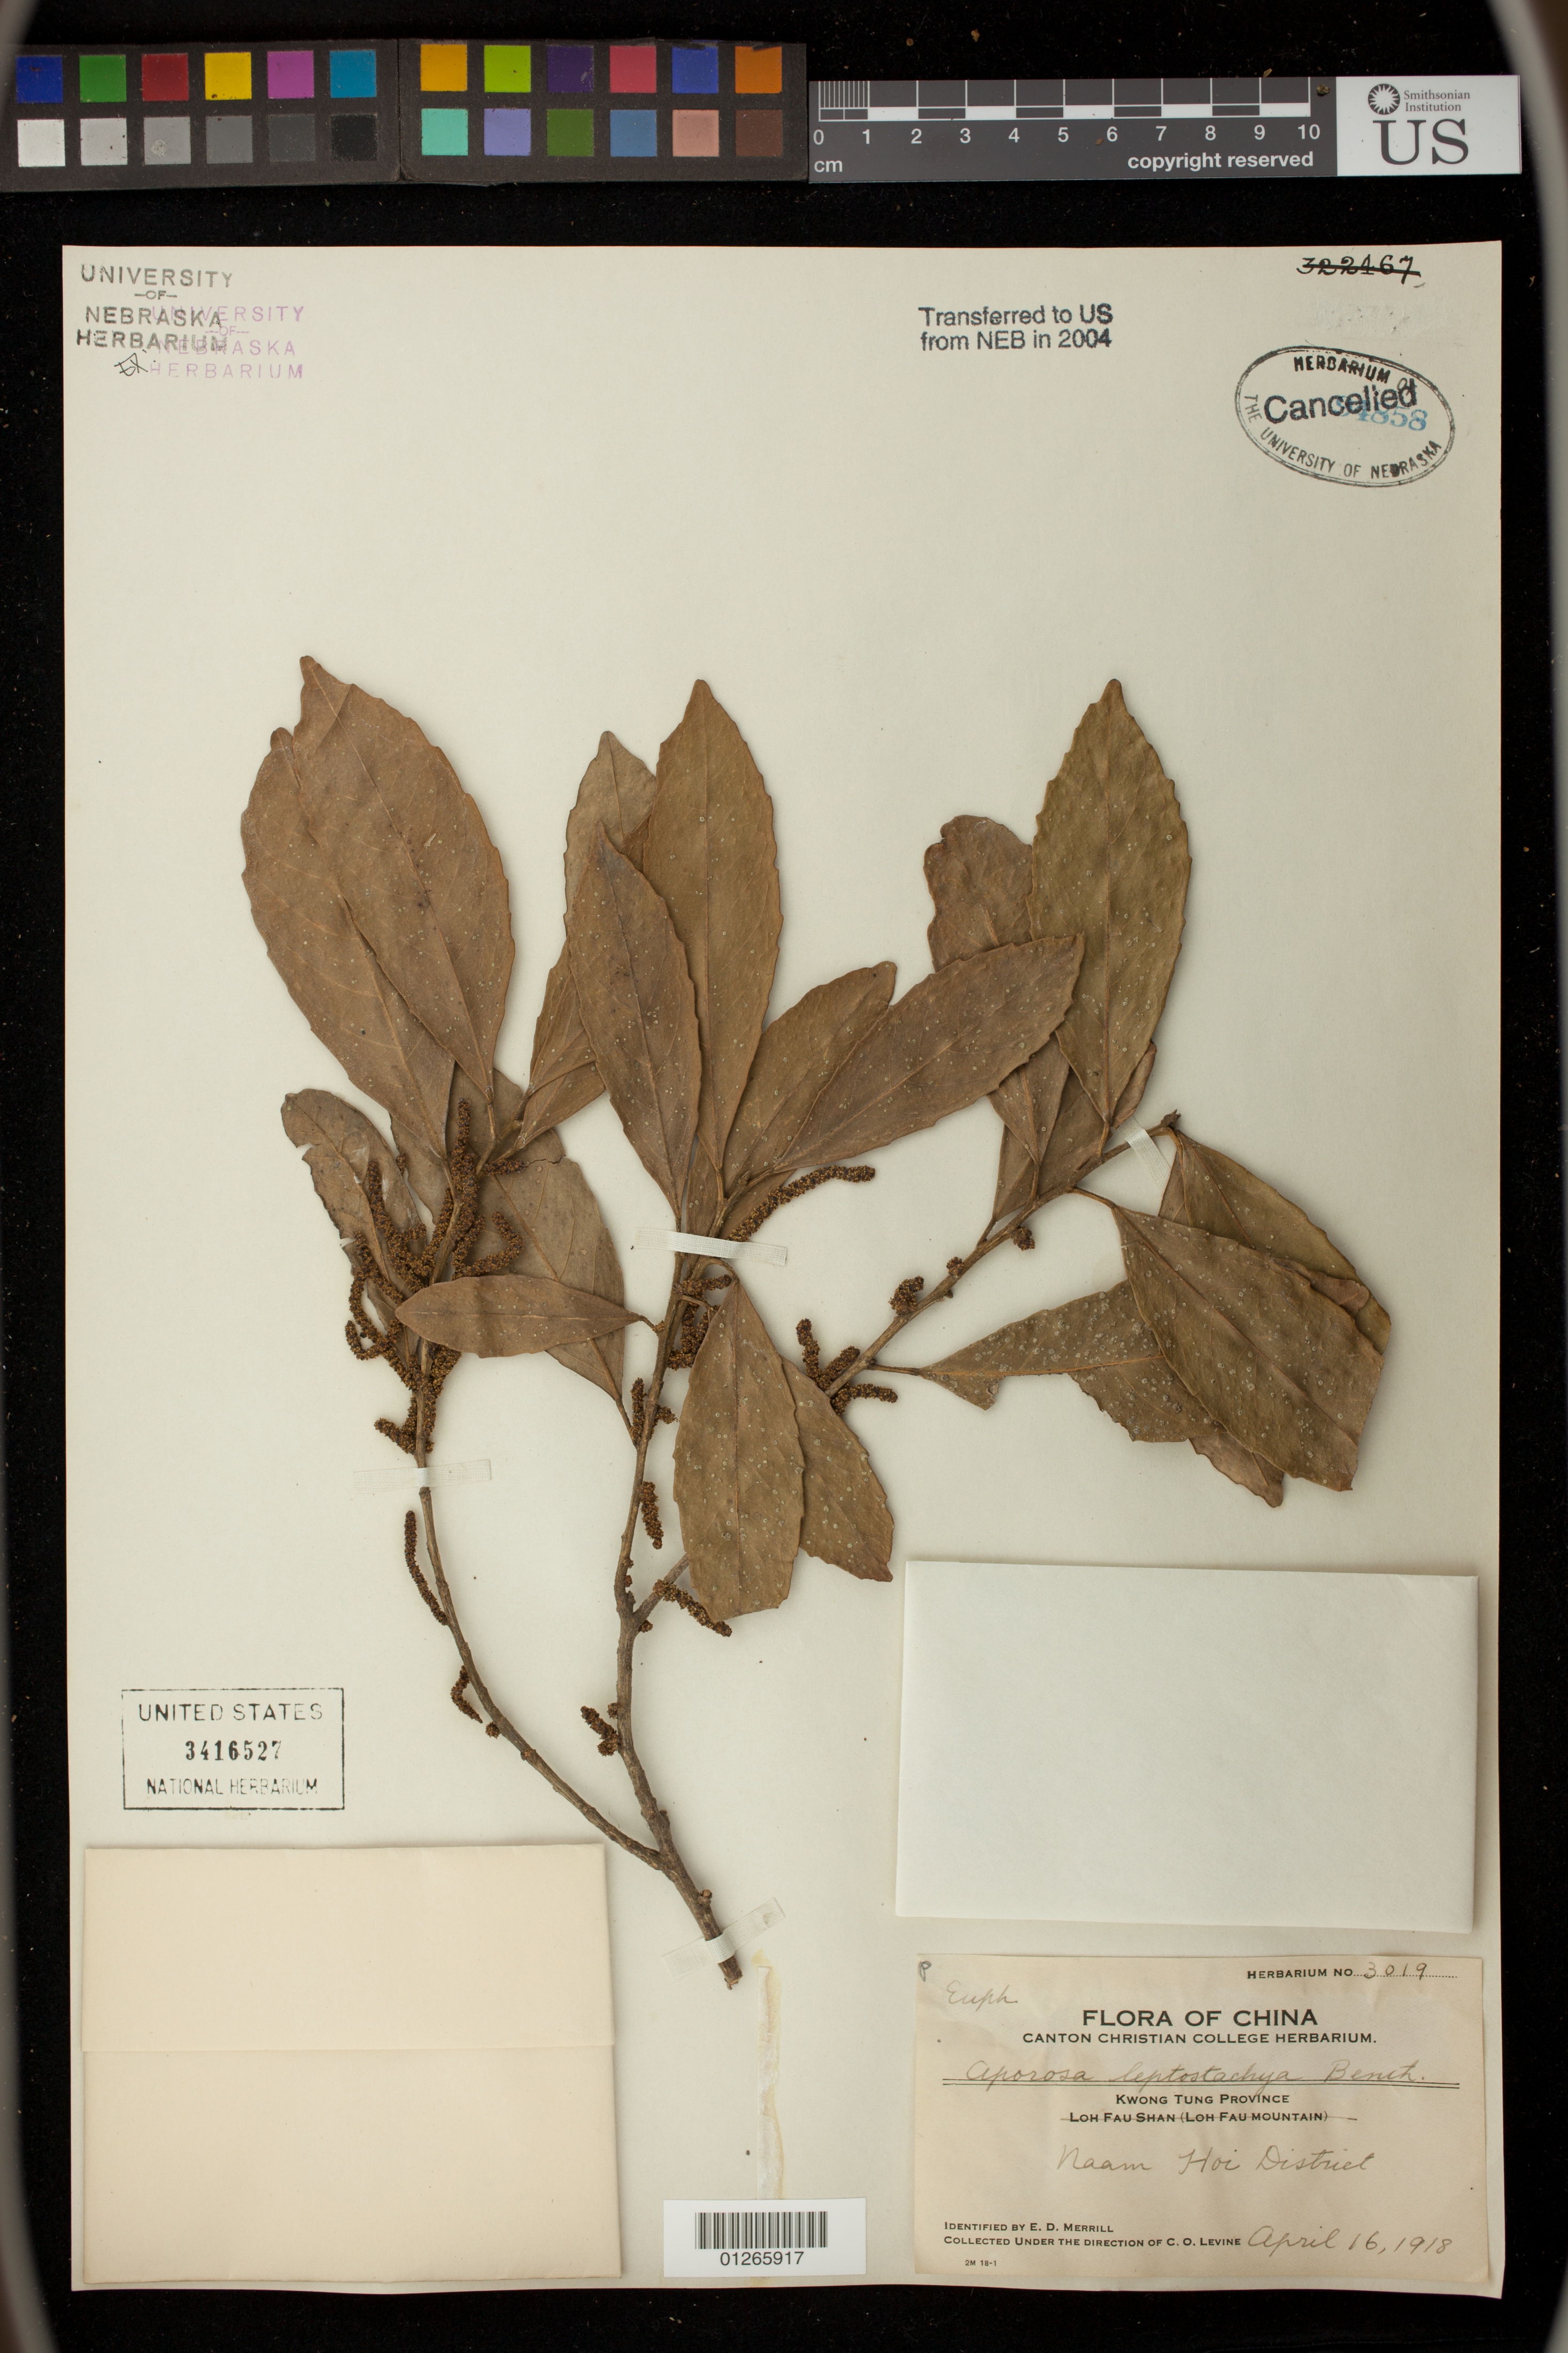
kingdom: Plantae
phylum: Tracheophyta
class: Magnoliopsida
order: Malpighiales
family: Phyllanthaceae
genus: Aporosa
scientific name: Aporosa octandra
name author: (Buch.-Ham. & D. Don) Vickery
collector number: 3019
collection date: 1918-04-16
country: China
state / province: Guangdong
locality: Kwong Tung Province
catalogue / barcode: US 3416527